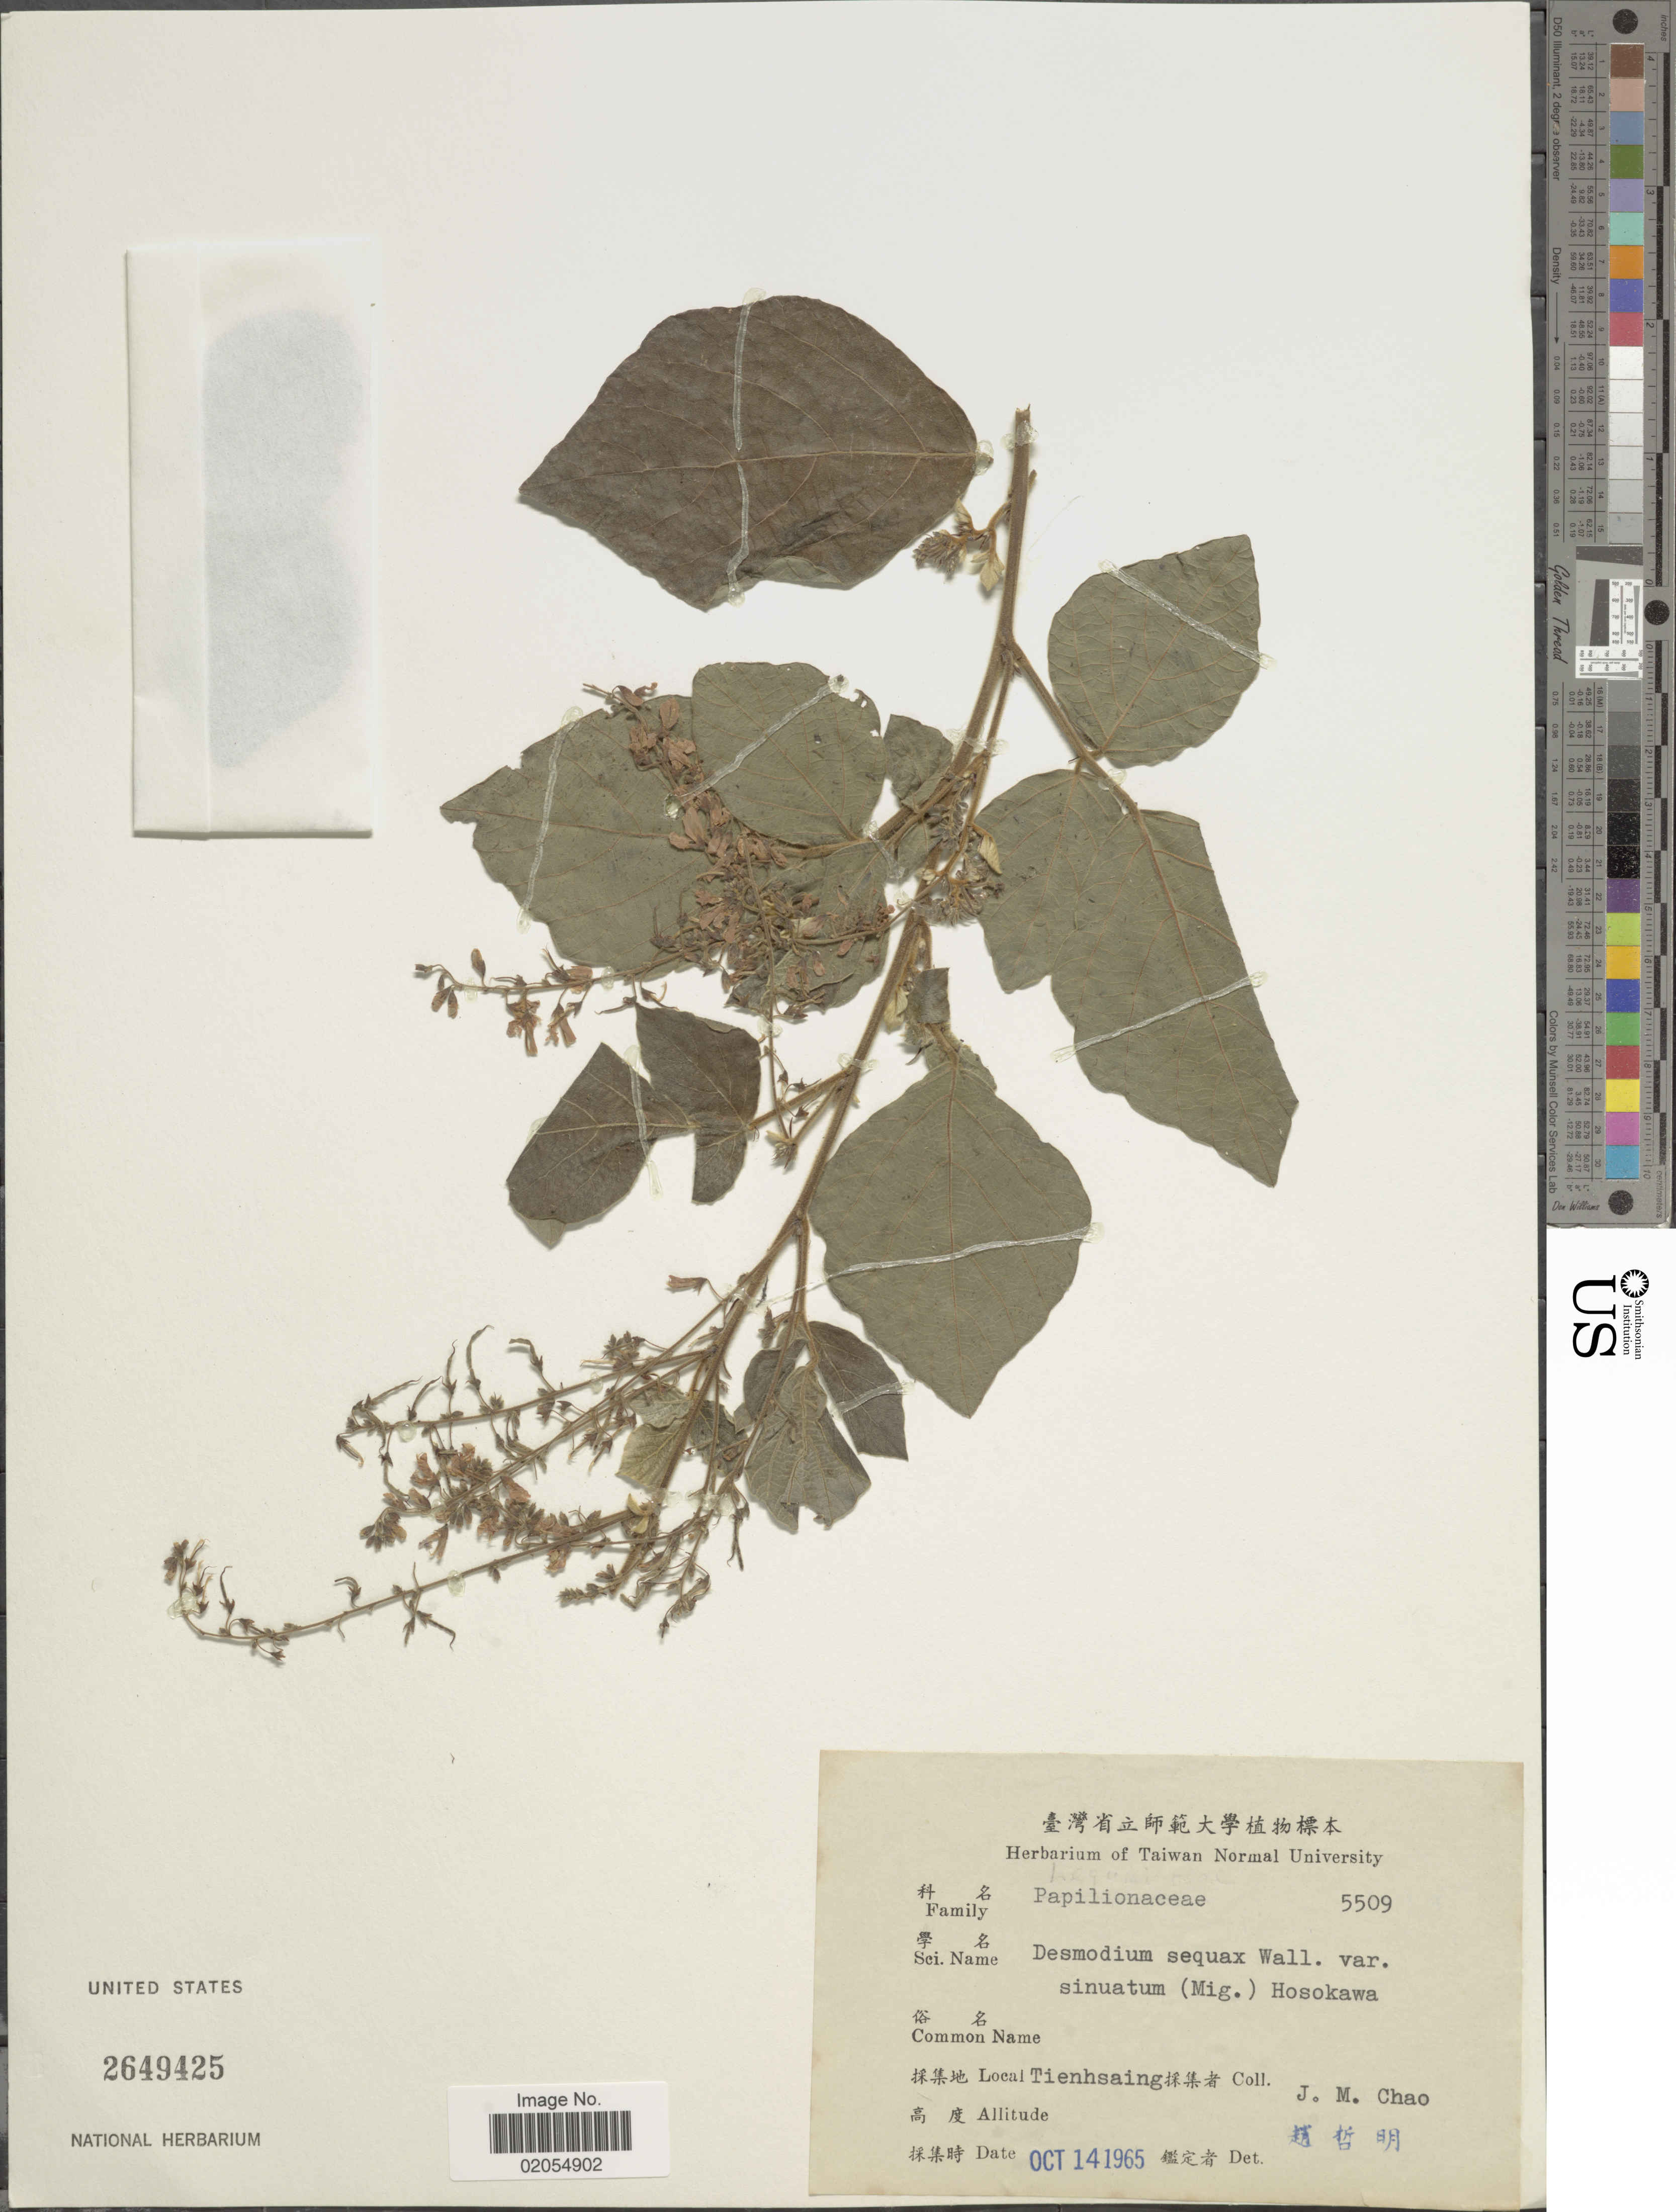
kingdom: Plantae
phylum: Tracheophyta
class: Magnoliopsida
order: Fabales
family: Fabaceae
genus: Puhuaea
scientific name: Puhuaea sequax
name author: (Wall.) H. Ohashi & K. Ohashi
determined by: Strong, Mark T., (BOT), Smithsonian Institution - National Museum of Natural History (UNITED STATES)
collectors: J. Chao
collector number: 5509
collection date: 1965-10-14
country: China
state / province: Tianjin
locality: Tienshaing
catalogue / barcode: US 2649425